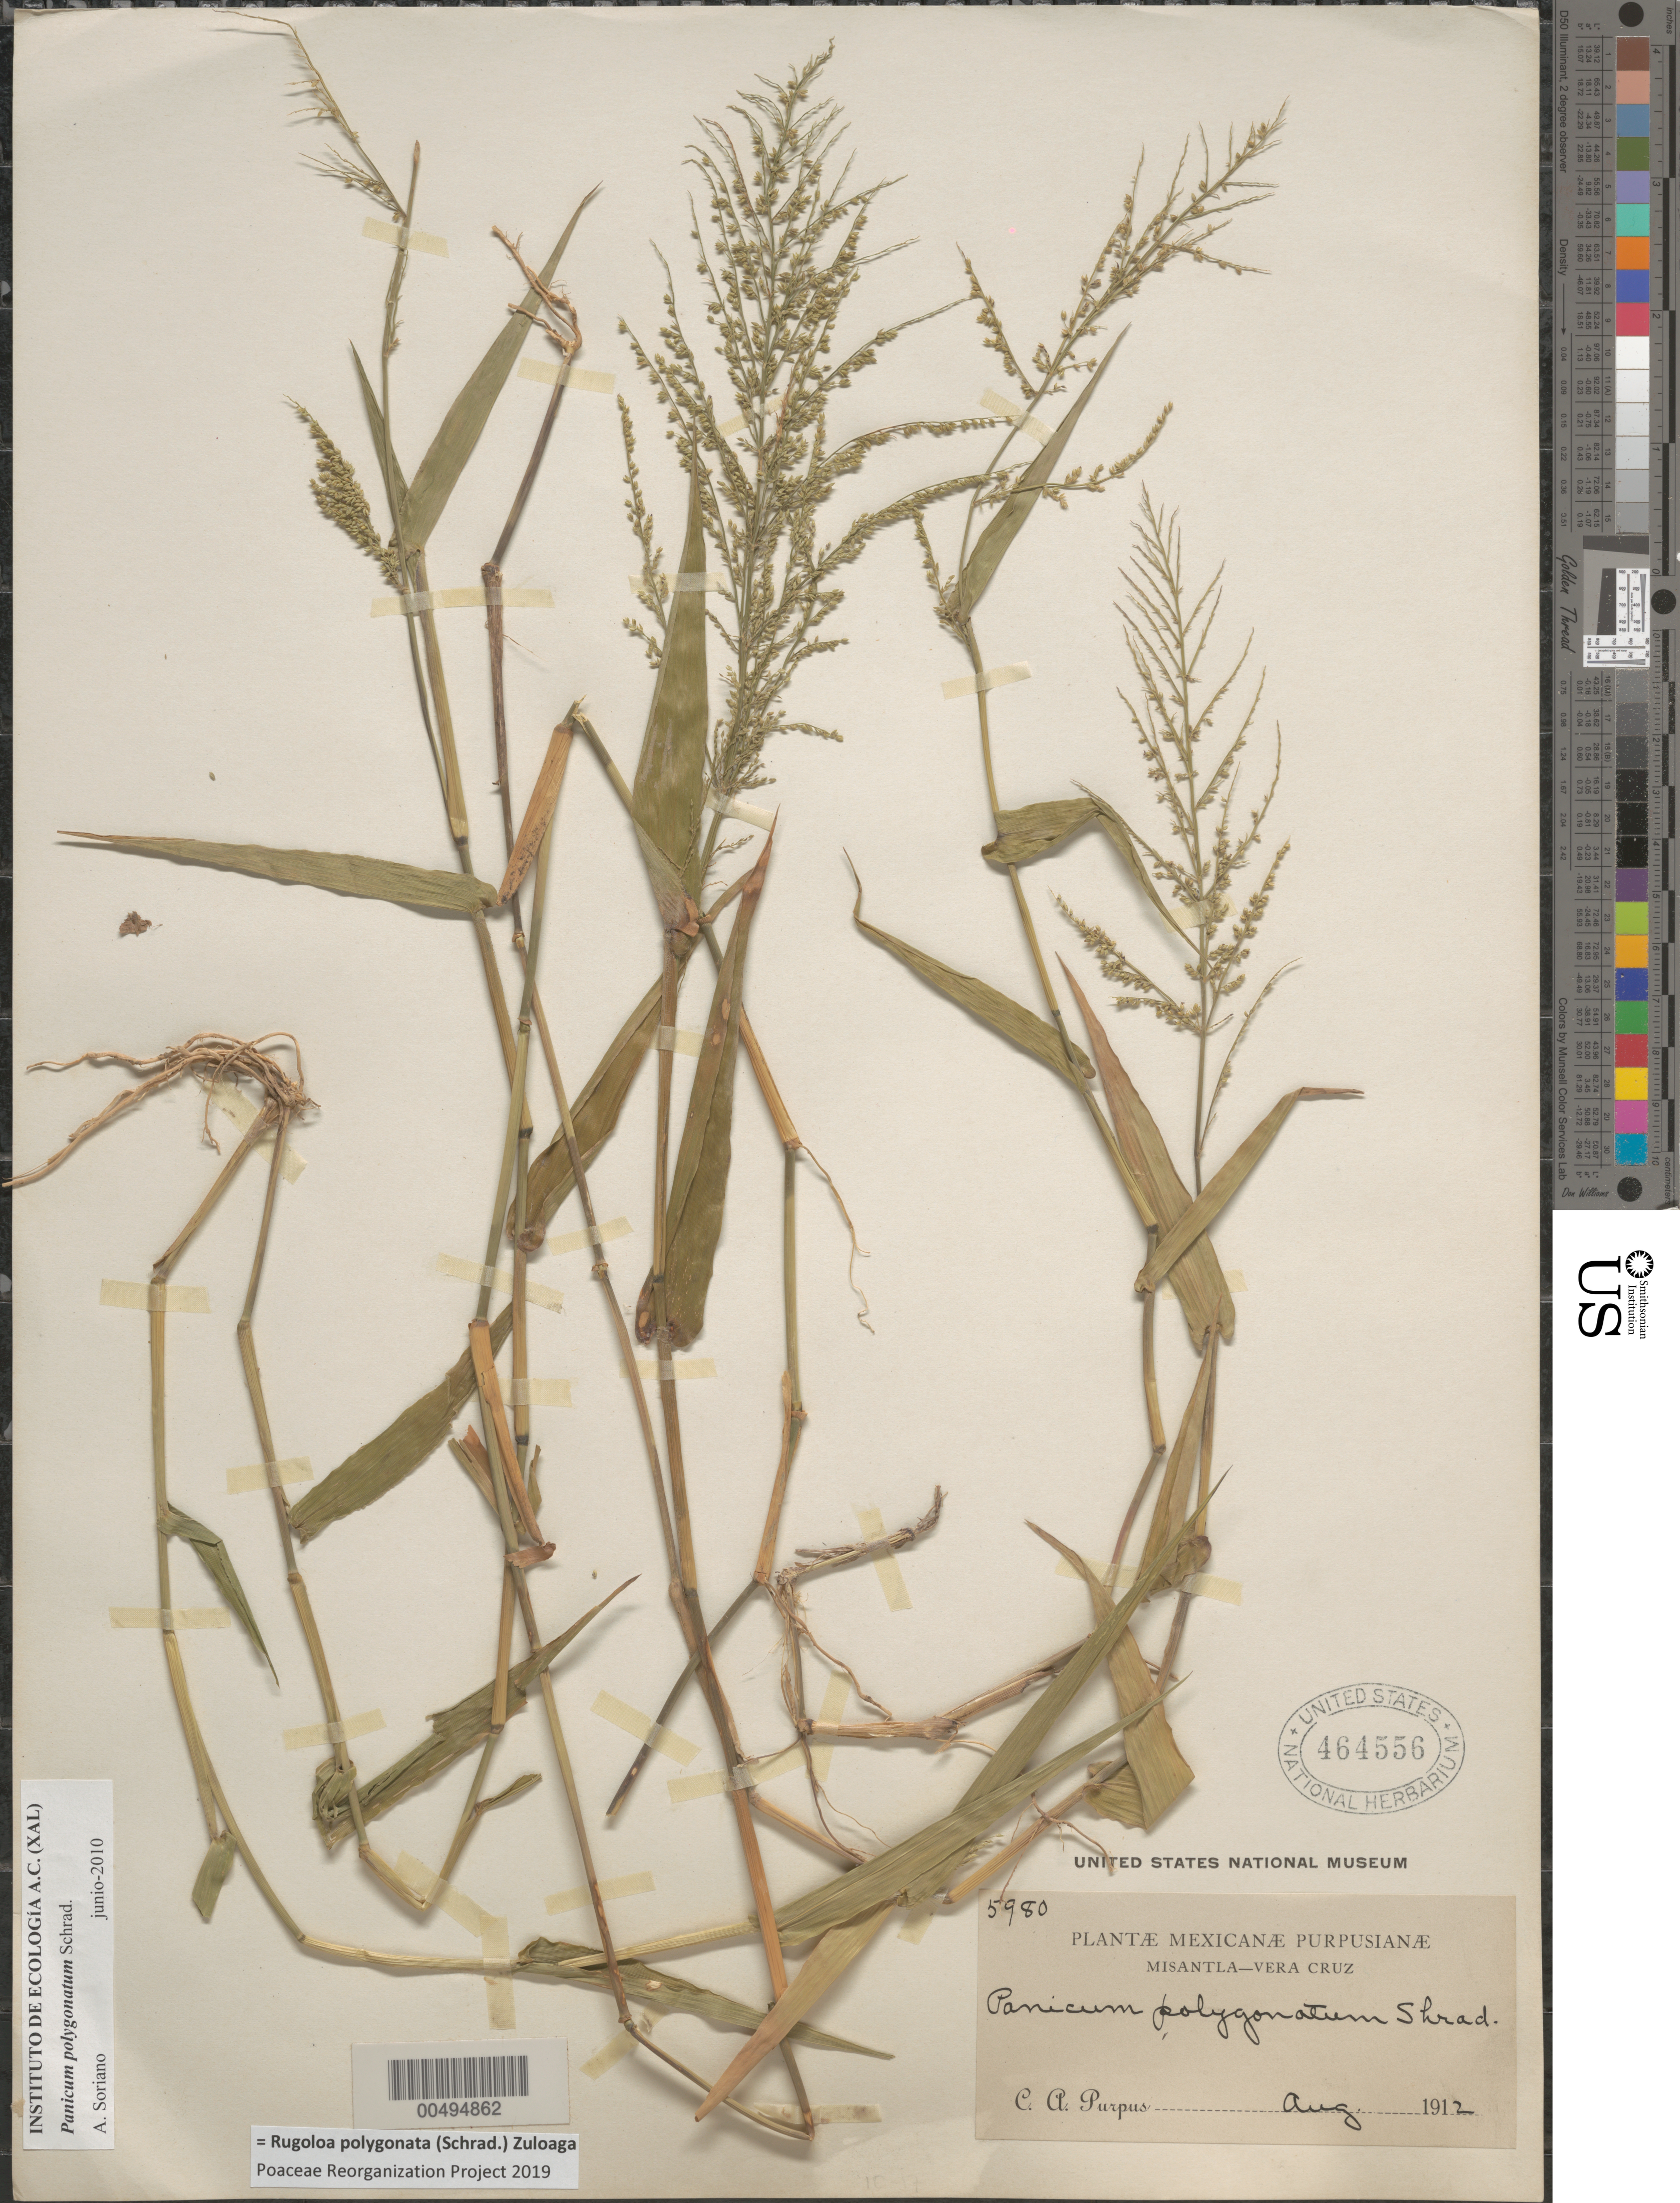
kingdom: Plantae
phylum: Tracheophyta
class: Liliopsida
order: Poales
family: Poaceae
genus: Panicum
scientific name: Panicum boliviense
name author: Hack.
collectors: C. A. Purpus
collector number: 5980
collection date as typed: Aug 1912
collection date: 1912-08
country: Mexico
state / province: Veracruz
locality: Misantla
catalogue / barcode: US 464556